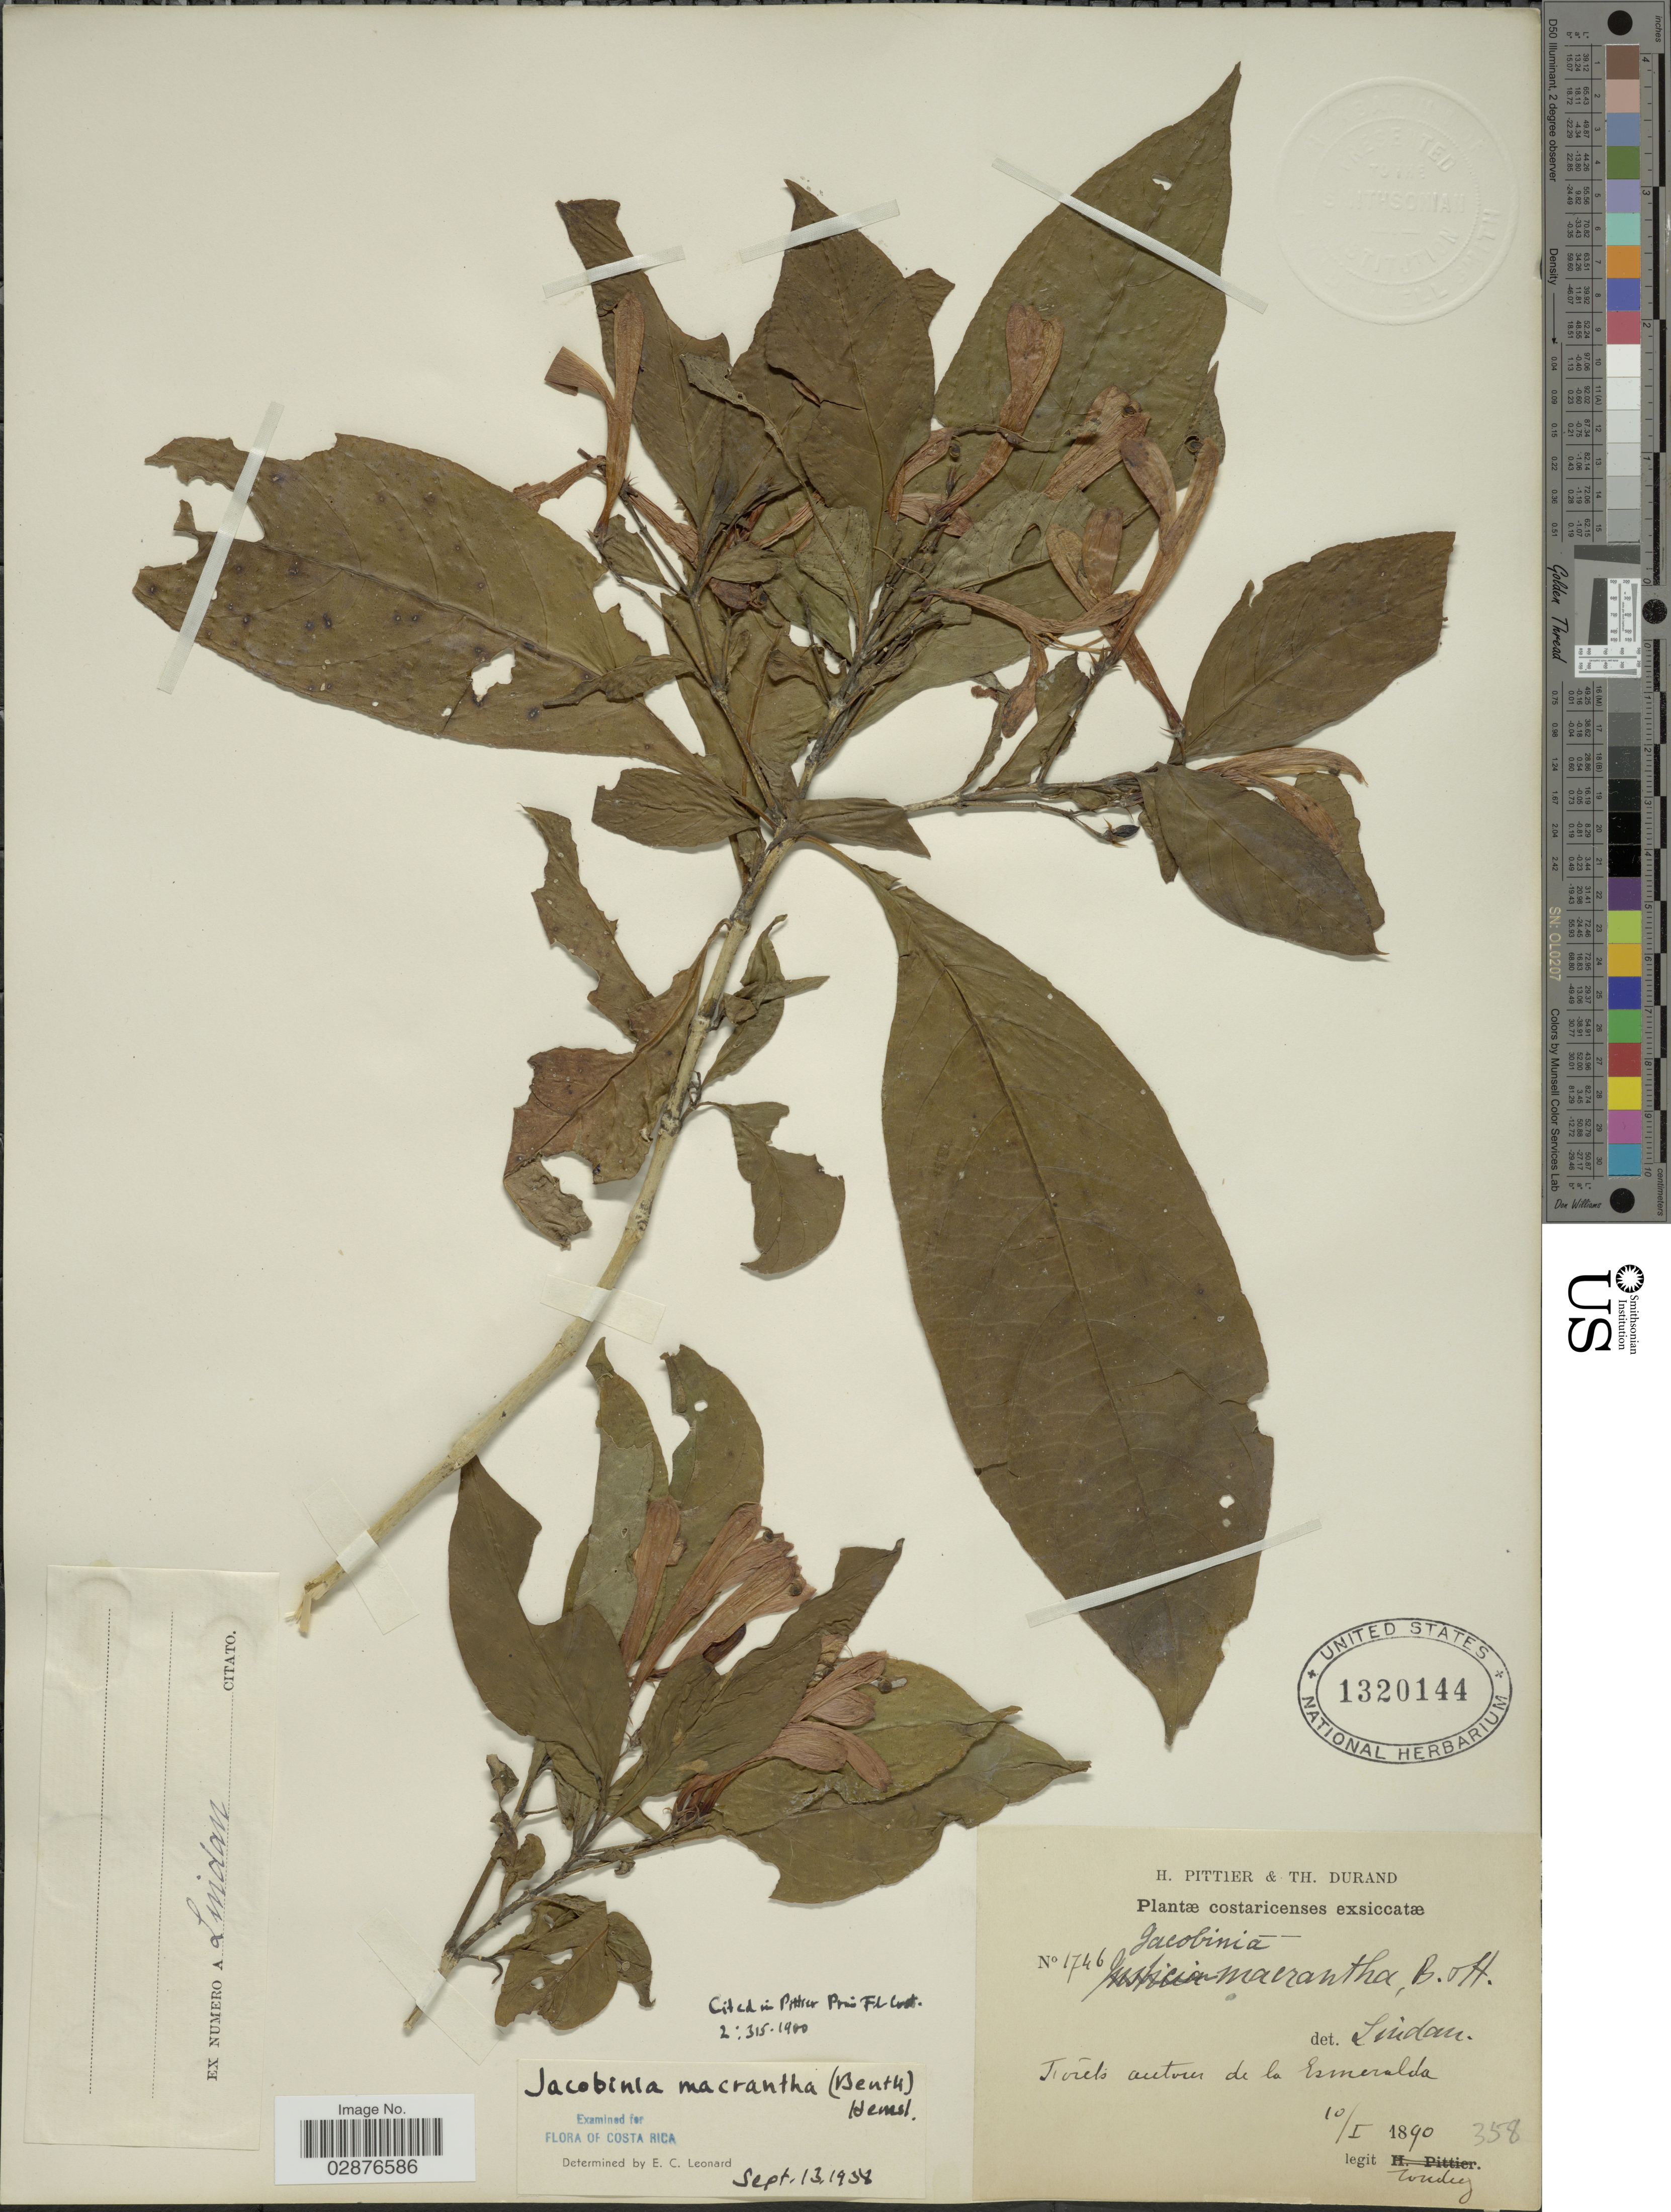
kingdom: Plantae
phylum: Tracheophyta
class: Magnoliopsida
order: Lamiales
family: Acanthaceae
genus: Justicia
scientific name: Justicia macrantha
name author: Benth.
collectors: Tonduz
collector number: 1746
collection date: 1890-01-10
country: Costa Rica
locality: Forêts autour de la Esmeralda.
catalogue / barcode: US 1320144